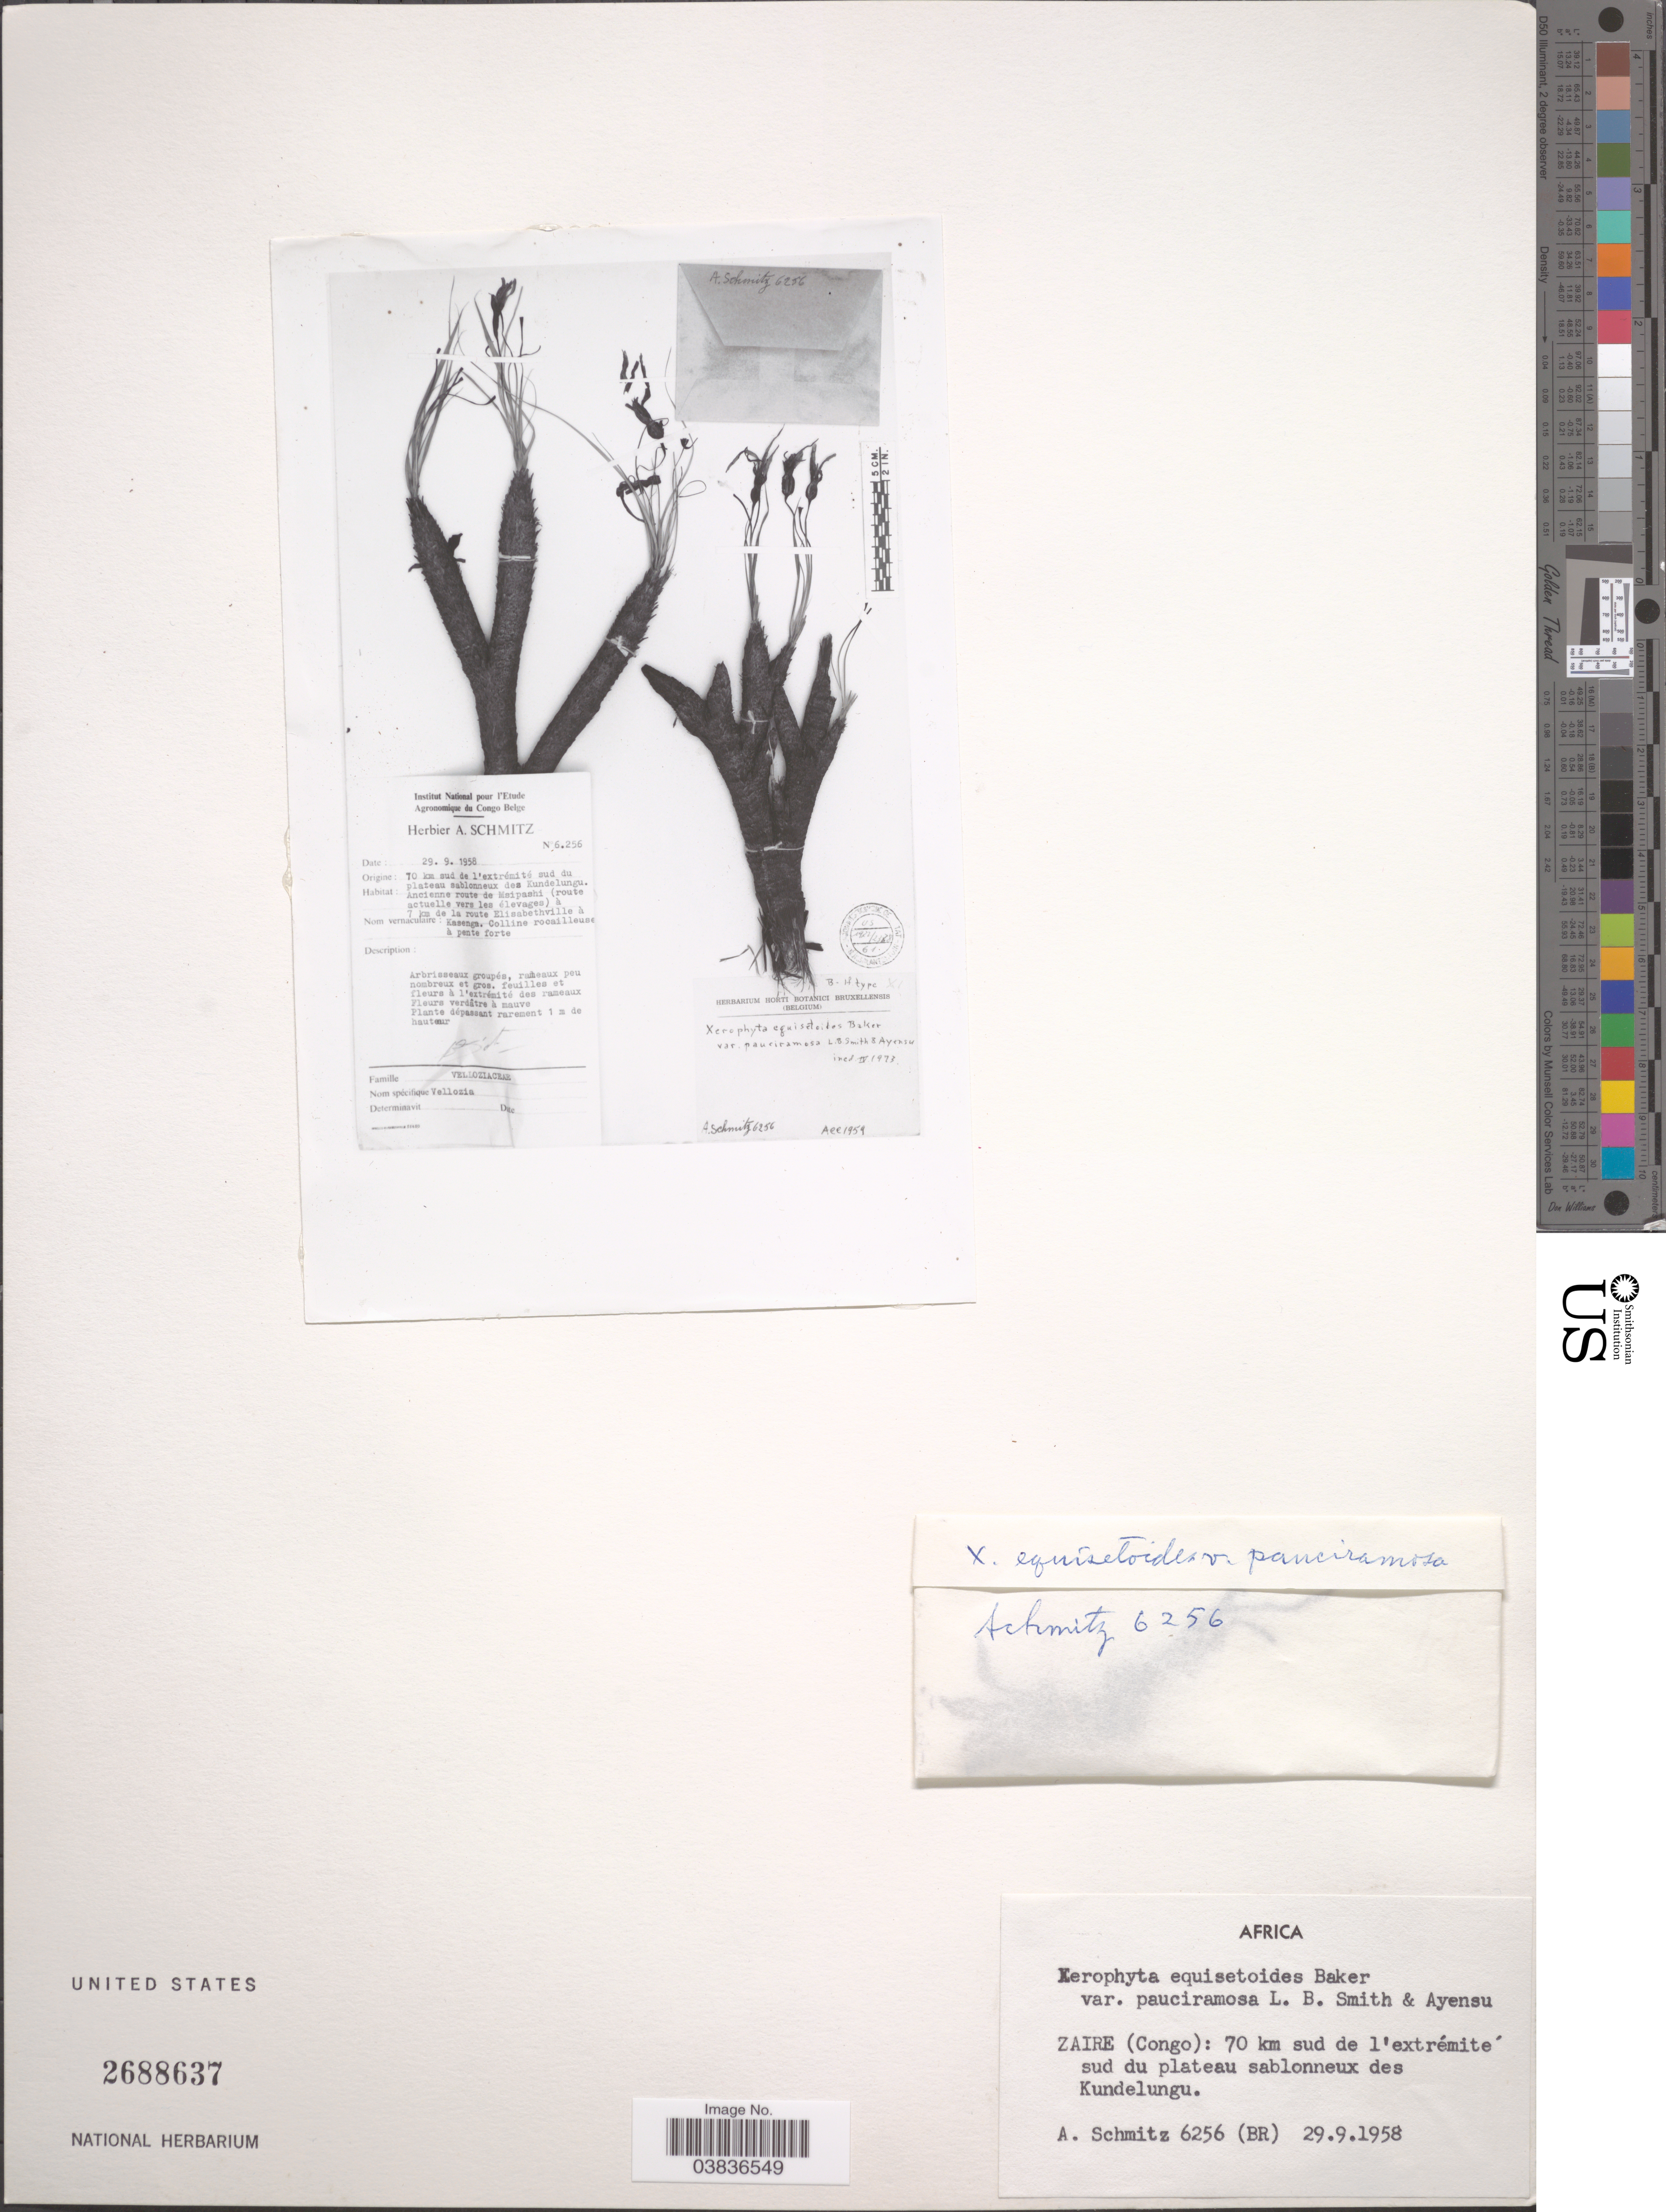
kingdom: Plantae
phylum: Tracheophyta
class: Liliopsida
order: Pandanales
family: Velloziaceae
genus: Xerophyta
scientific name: Xerophyta equisetoides var. pauciramosa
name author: L.B. Sm. & Ayensu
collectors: A. Schmitz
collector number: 6256(BR)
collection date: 1958-09-29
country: Congo, Democratic Republic of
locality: Zaire (Congo): 70 km sud de l'extrémité sud du plateau sablonneux des Kundelungu.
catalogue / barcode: US 2688637